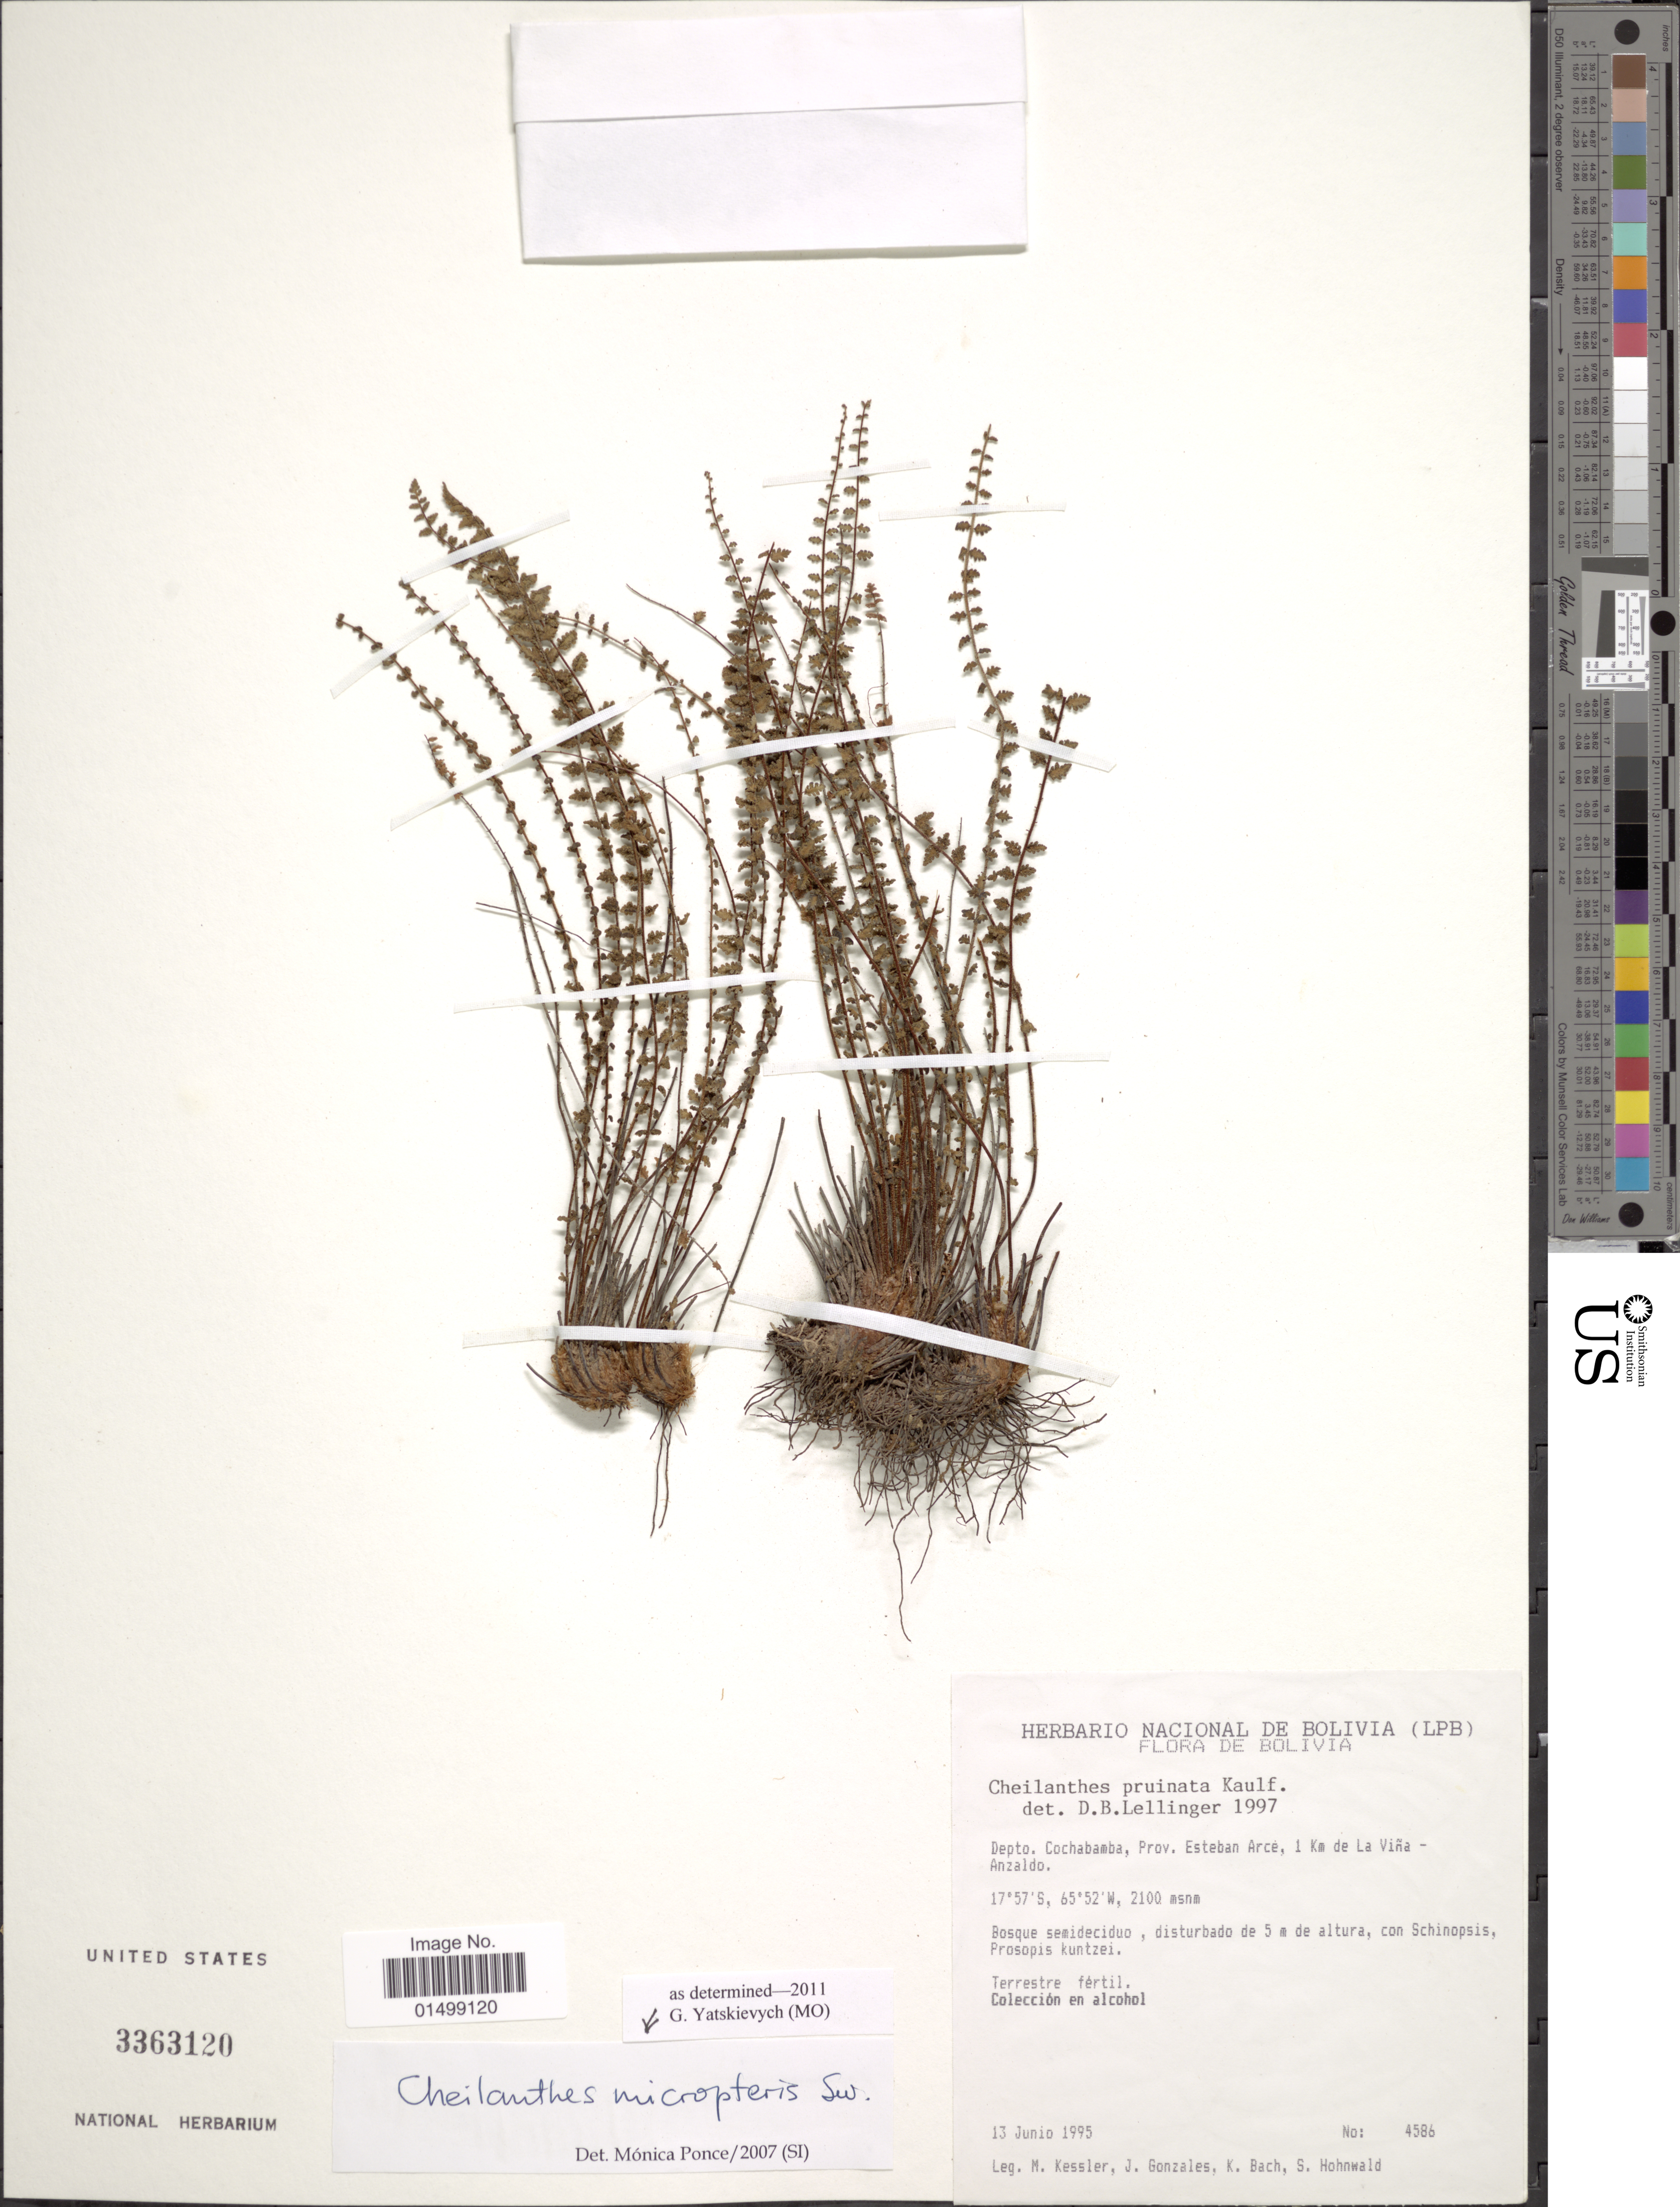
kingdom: Plantae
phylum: Tracheophyta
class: Polypodiopsida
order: Polypodiales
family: Pteridaceae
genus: Cheilanthes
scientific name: Cheilanthes micropteris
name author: Sw.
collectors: M. Kessler, J. Gonzales, K. Bach & S. Hohnwald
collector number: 4586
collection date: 1995-06-13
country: Bolivia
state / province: Cochabamba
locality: Prov. Esteban Arce, 1 Km de La Viña-Anzaldo.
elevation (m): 2100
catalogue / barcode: US 3363120